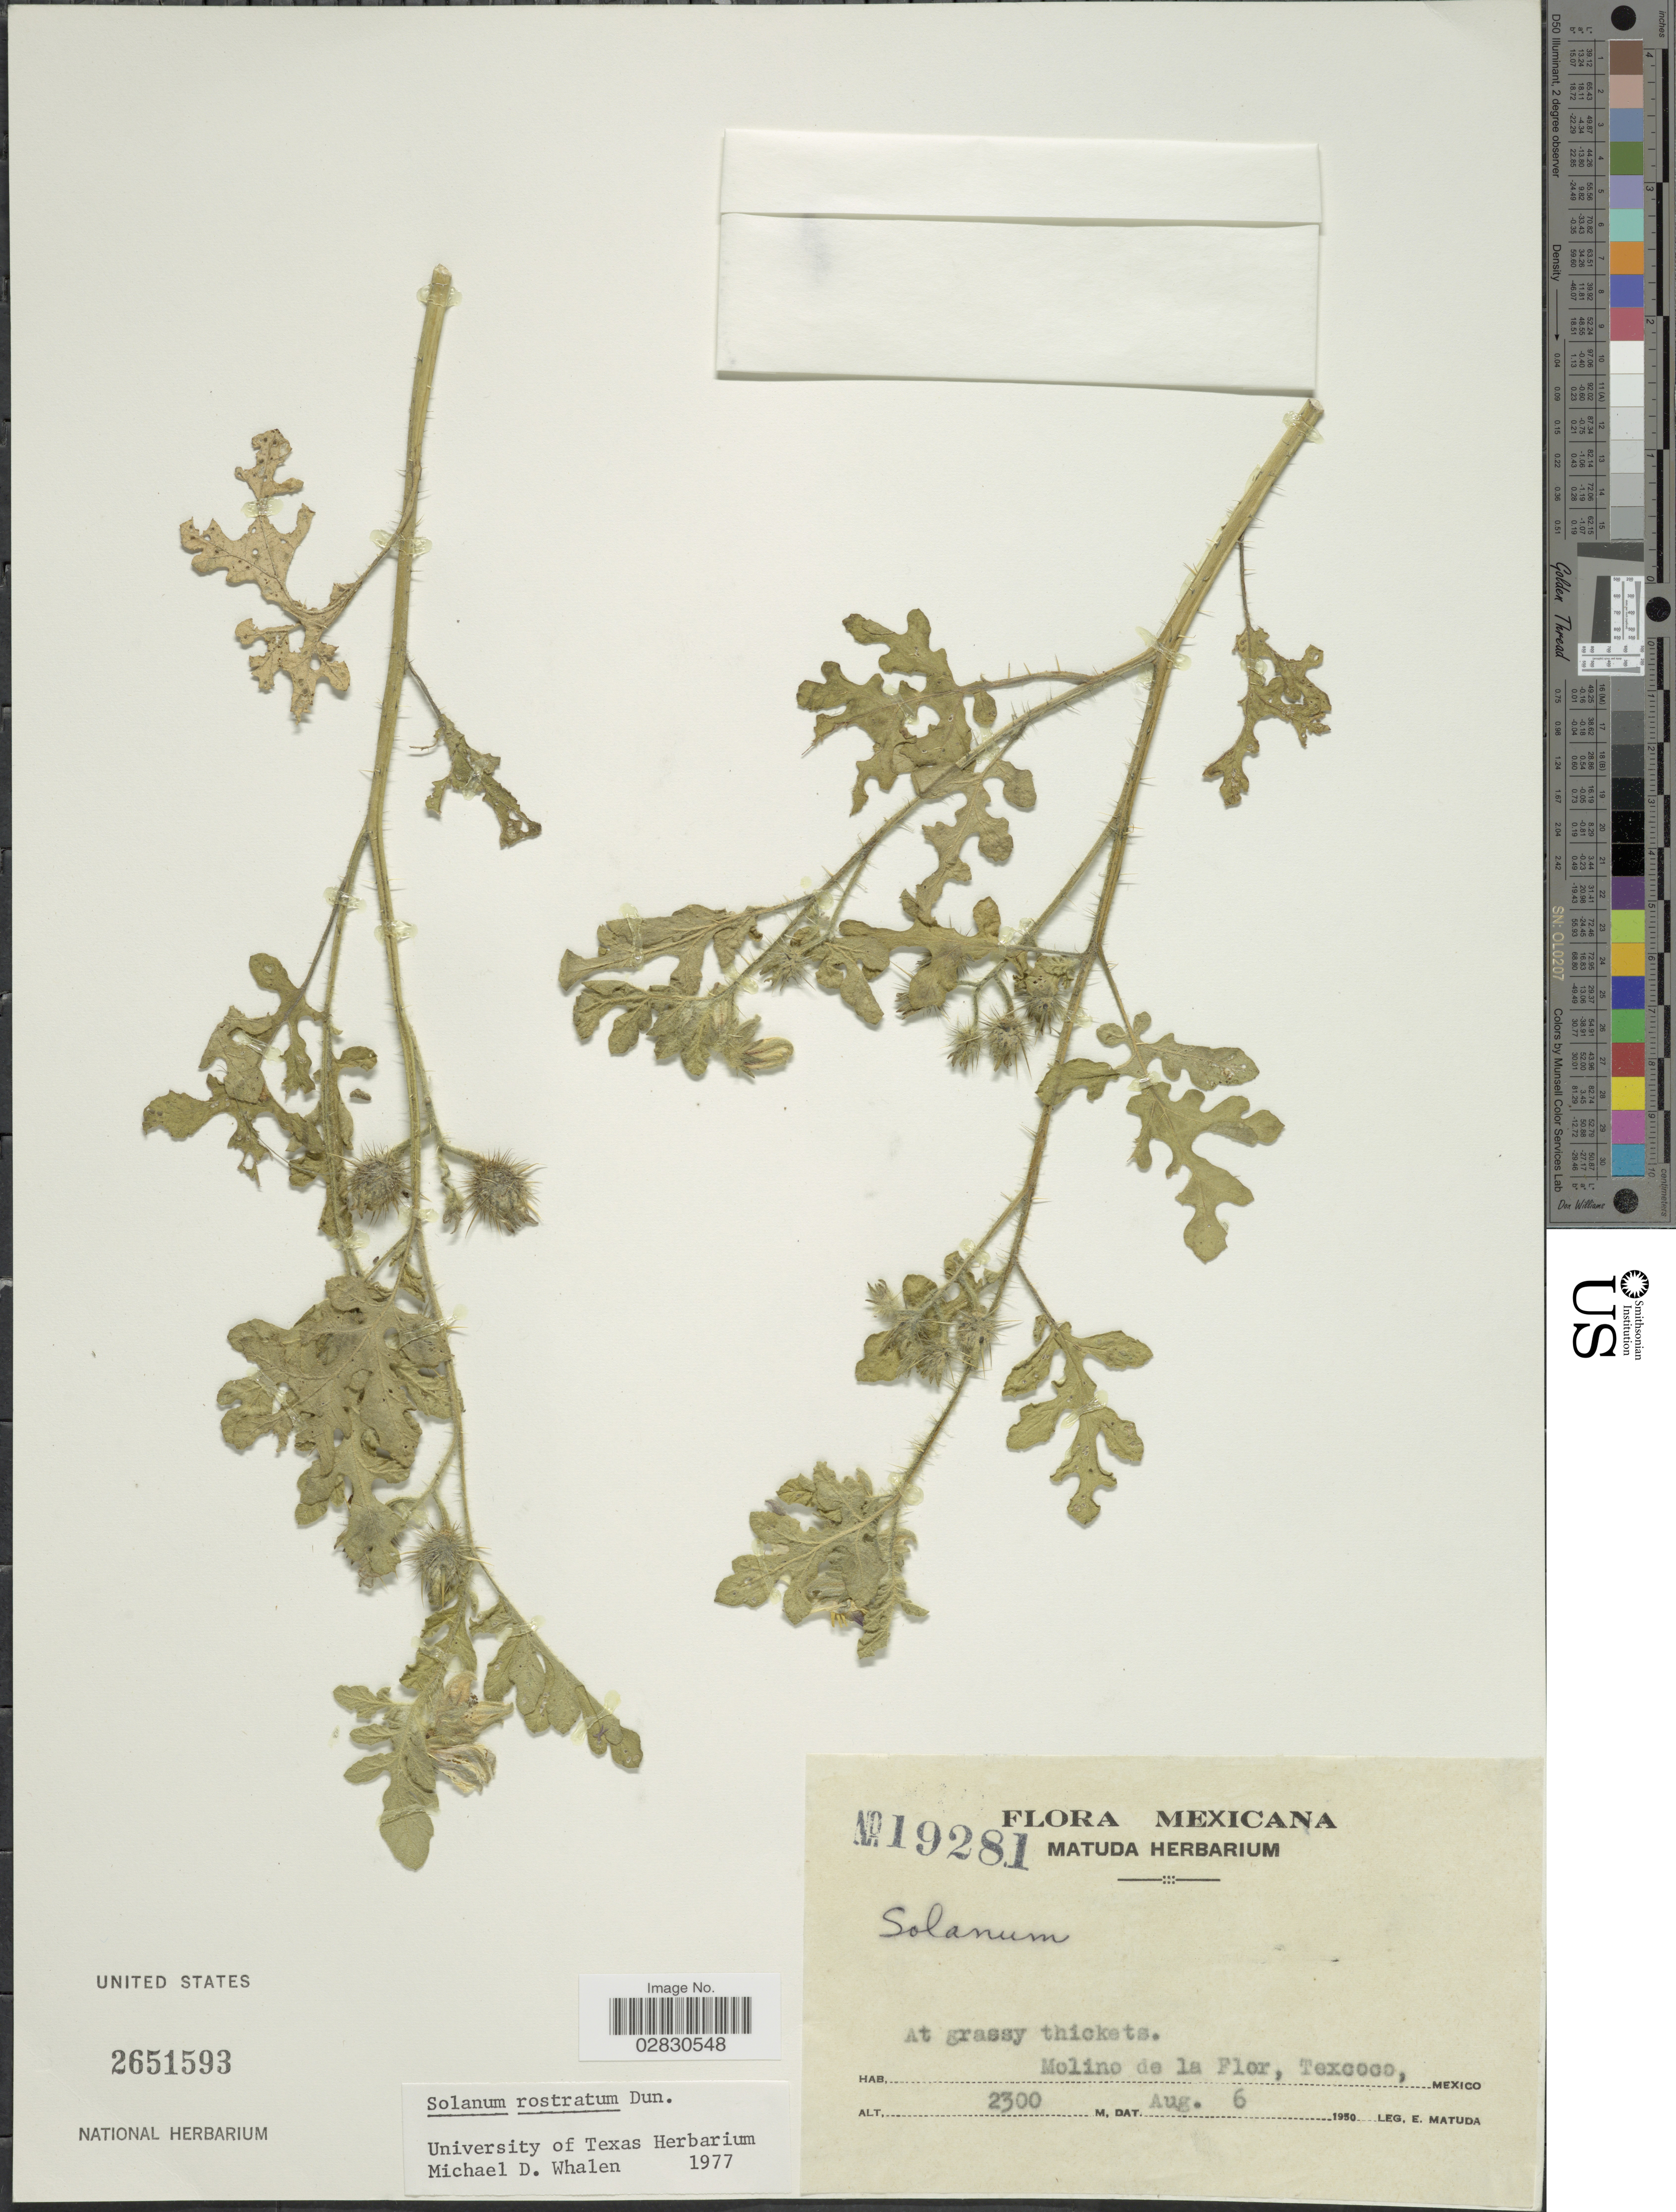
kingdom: Plantae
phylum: Tracheophyta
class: Magnoliopsida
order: Solanales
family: Solanaceae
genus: Solanum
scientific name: Solanum rostratum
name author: Dunal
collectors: E. Matuda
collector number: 19281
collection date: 1950-08-06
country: Mexico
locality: Molino de la Flor, Texcoco.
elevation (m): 2300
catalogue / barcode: US 2651593